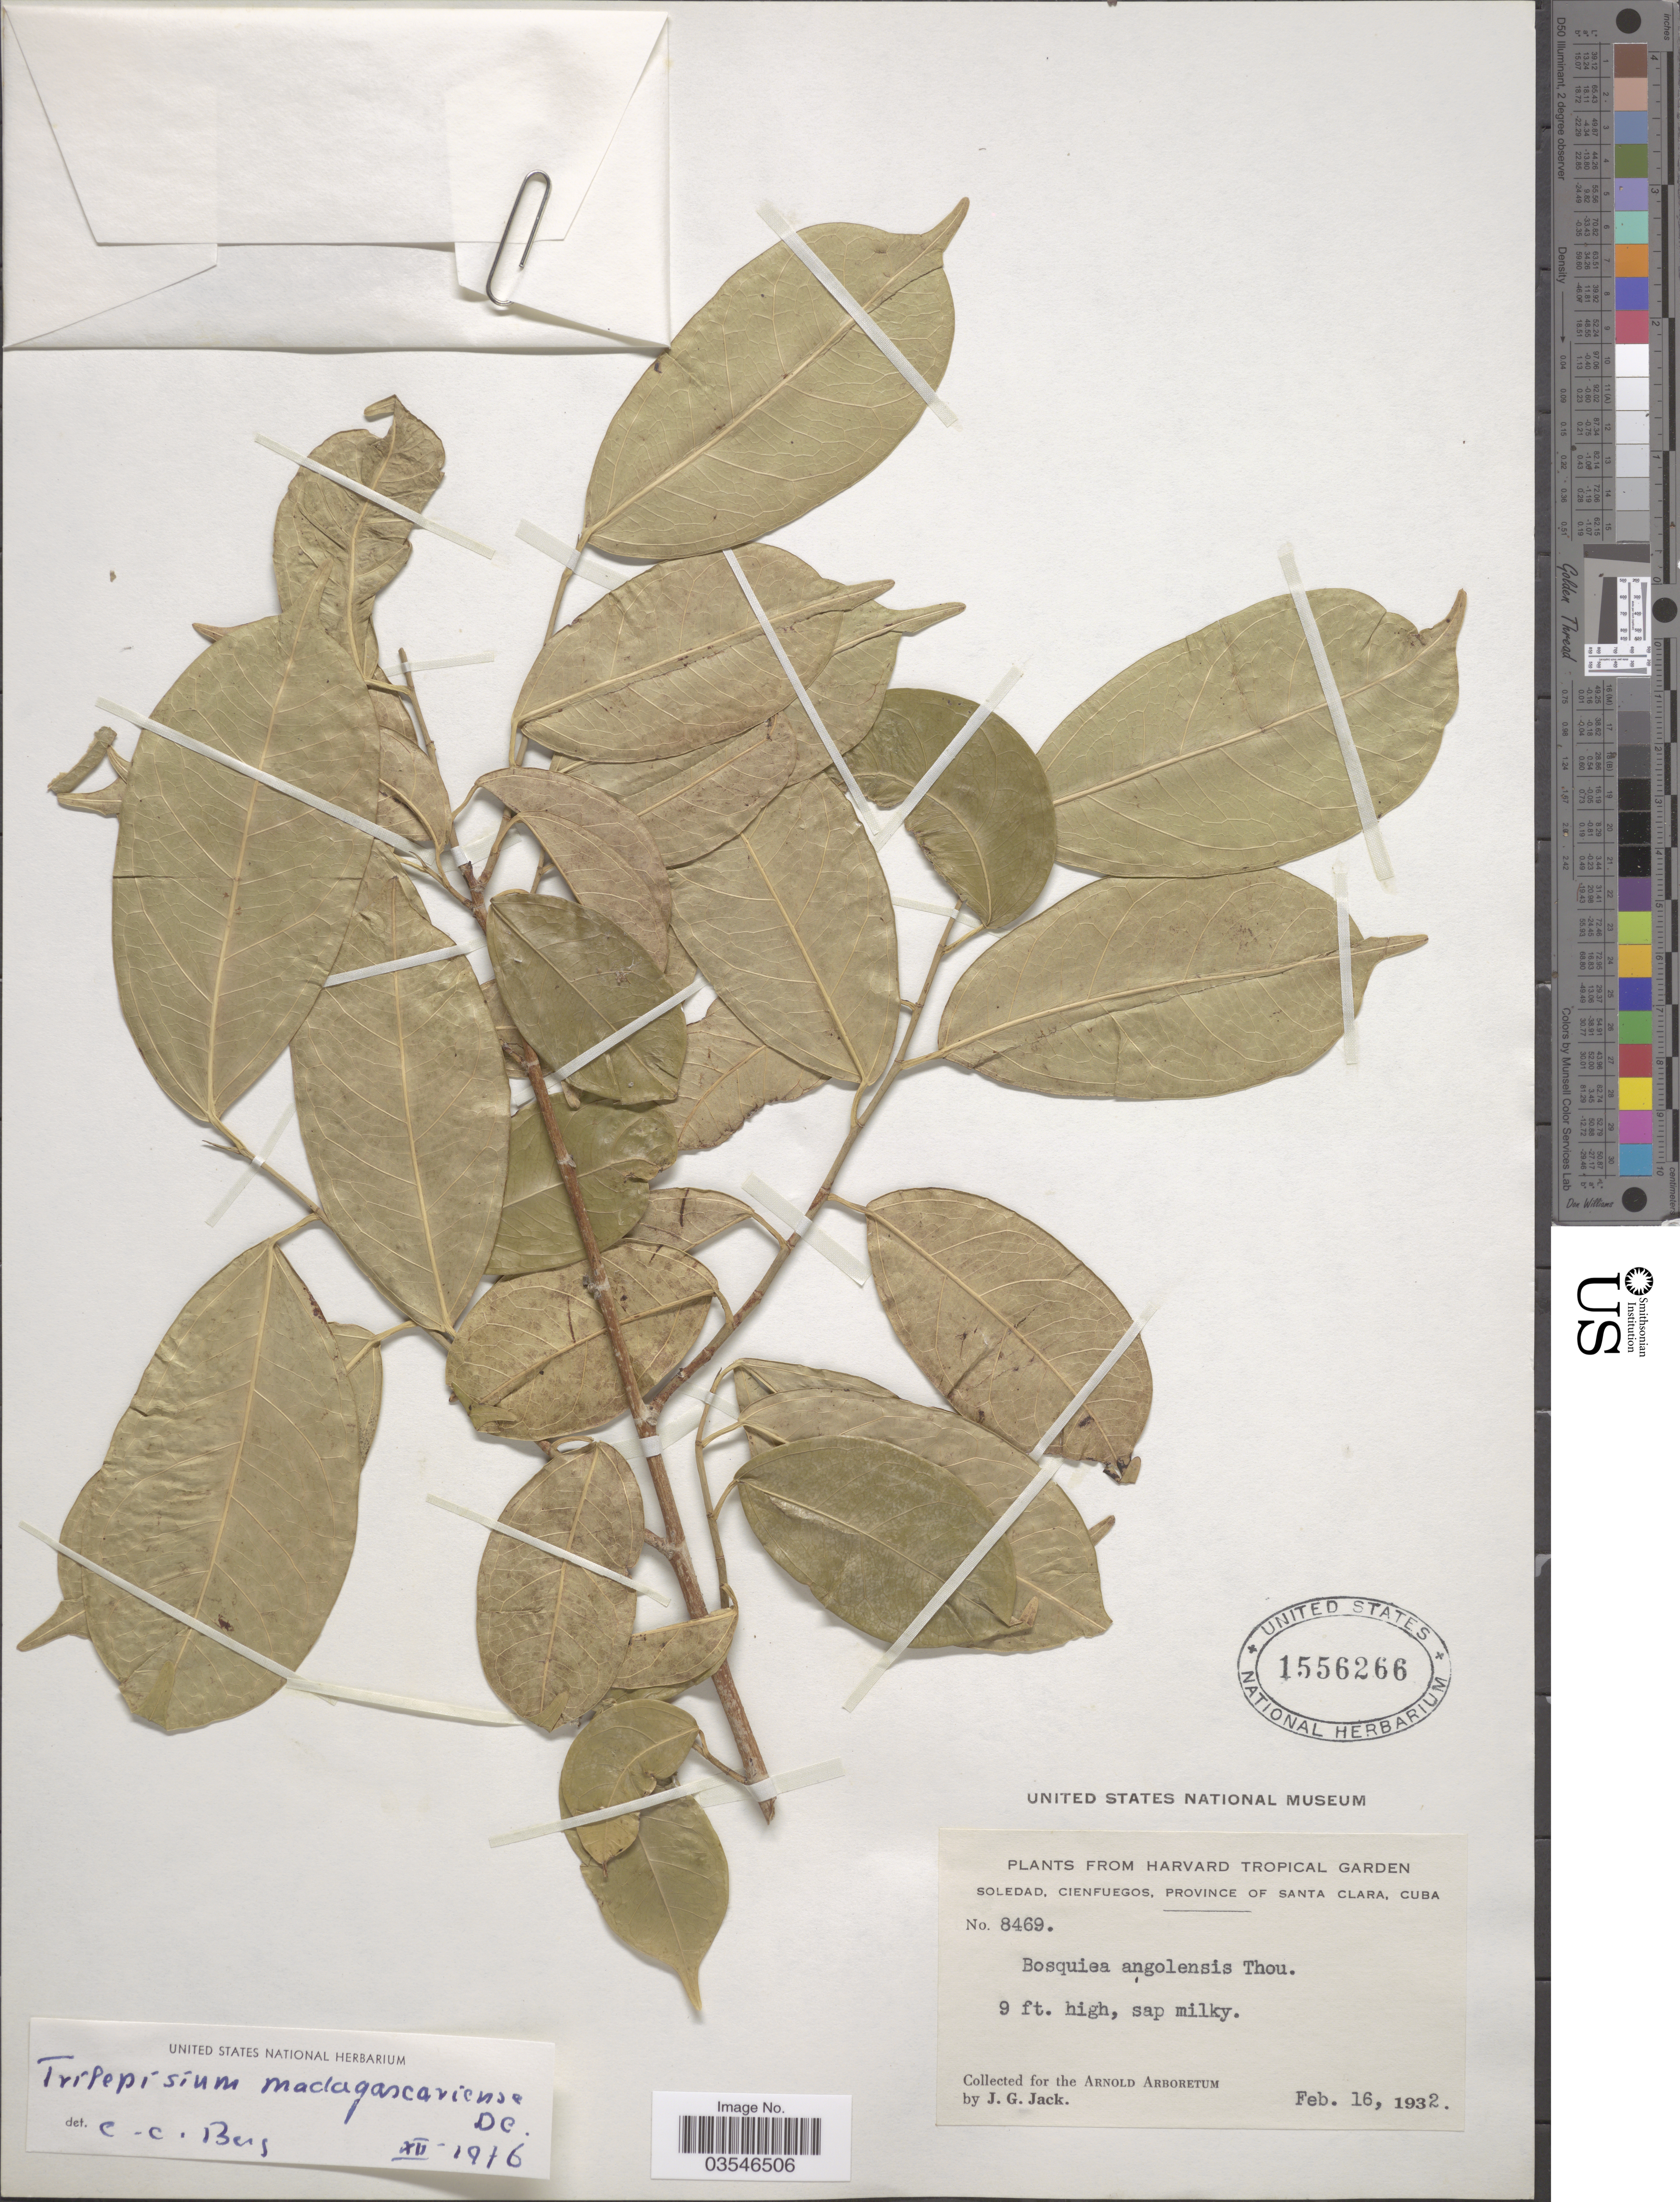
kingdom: Plantae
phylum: Tracheophyta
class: Magnoliopsida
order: Rosales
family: Moraceae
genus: Trilepisium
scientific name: Trilepisium madagascariense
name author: DC.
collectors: J. G. Jack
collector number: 8469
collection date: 1932-02-16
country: Cuba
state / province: Las Villas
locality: Soledad, Cienfuegos, Province of Santa Clara.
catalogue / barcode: US 1556266